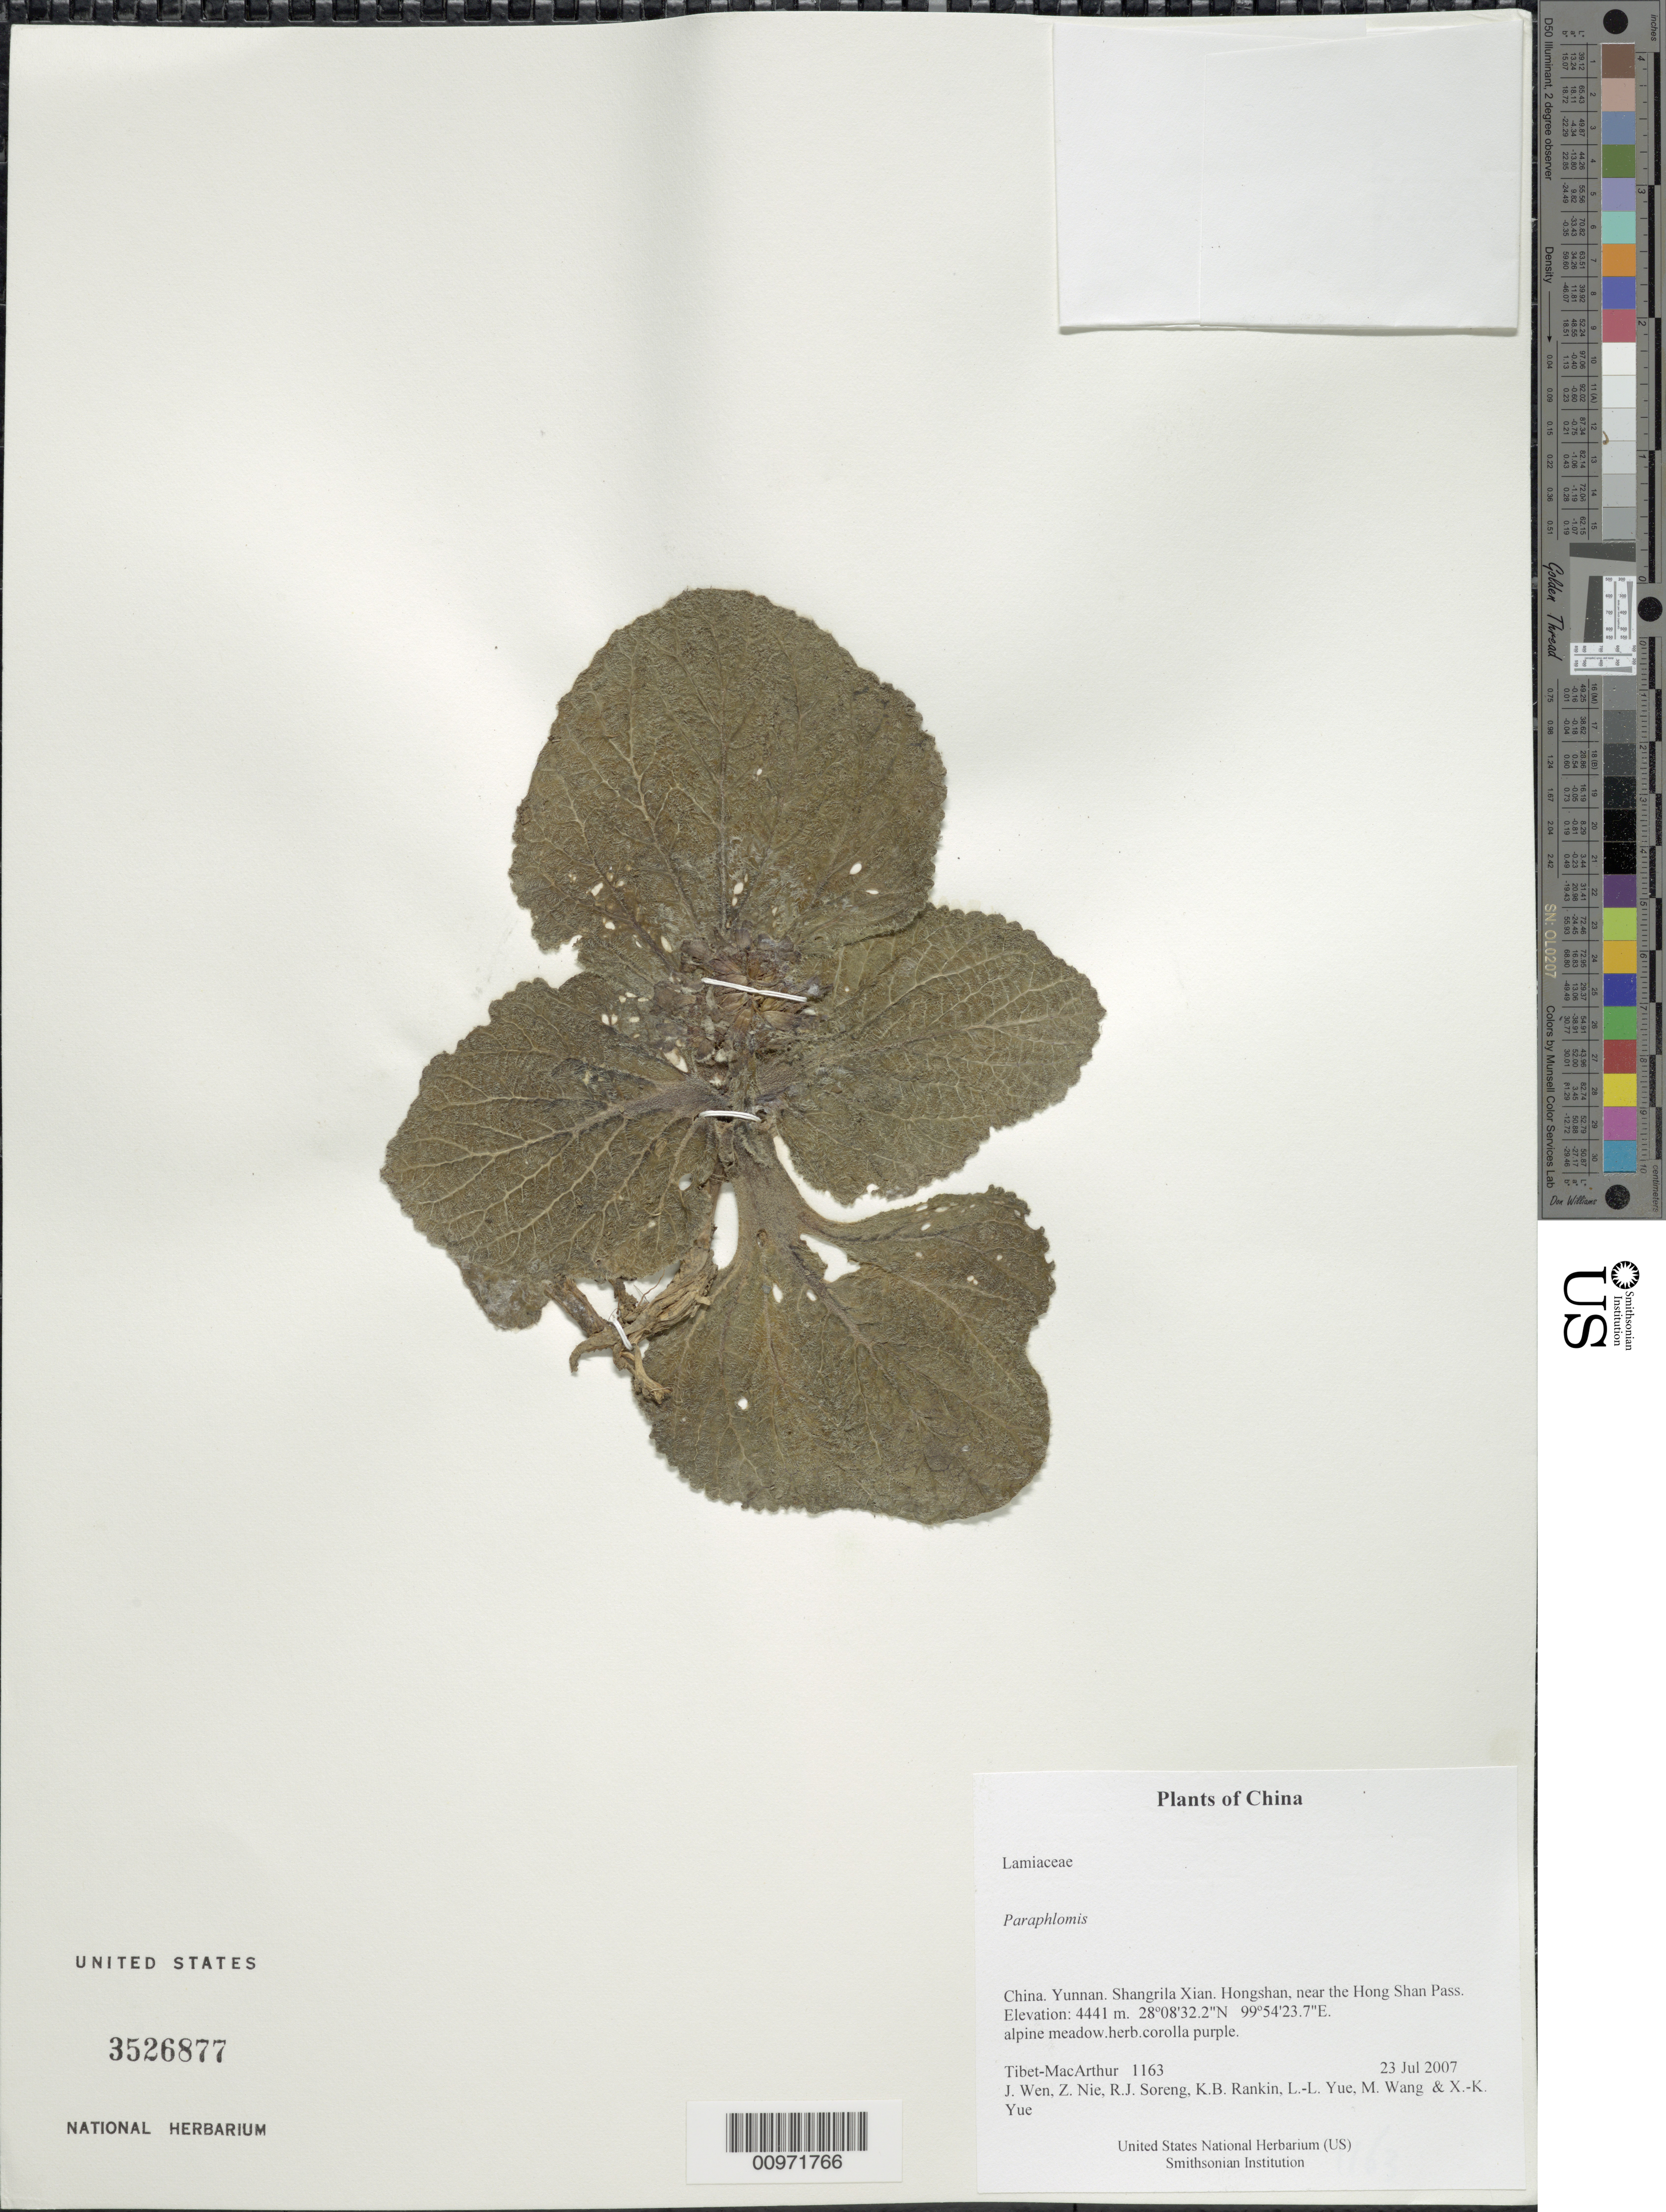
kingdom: Plantae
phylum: Tracheophyta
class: Magnoliopsida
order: Lamiales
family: Lamiaceae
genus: Paraphlomis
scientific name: Paraphlomis sp.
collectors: Tibet-MacArthur, J. Wen, Z. Nie, R. J. Soreng, K. Rankin, L. Yue, M. Wang & X. Yue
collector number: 1163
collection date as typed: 23 Jul 2007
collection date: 2007-07-23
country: China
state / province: Yunnan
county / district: Shangrila Xian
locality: Hongshan, near the Hong Shan Pass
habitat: alpine meadow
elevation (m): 4441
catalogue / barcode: US 3526877